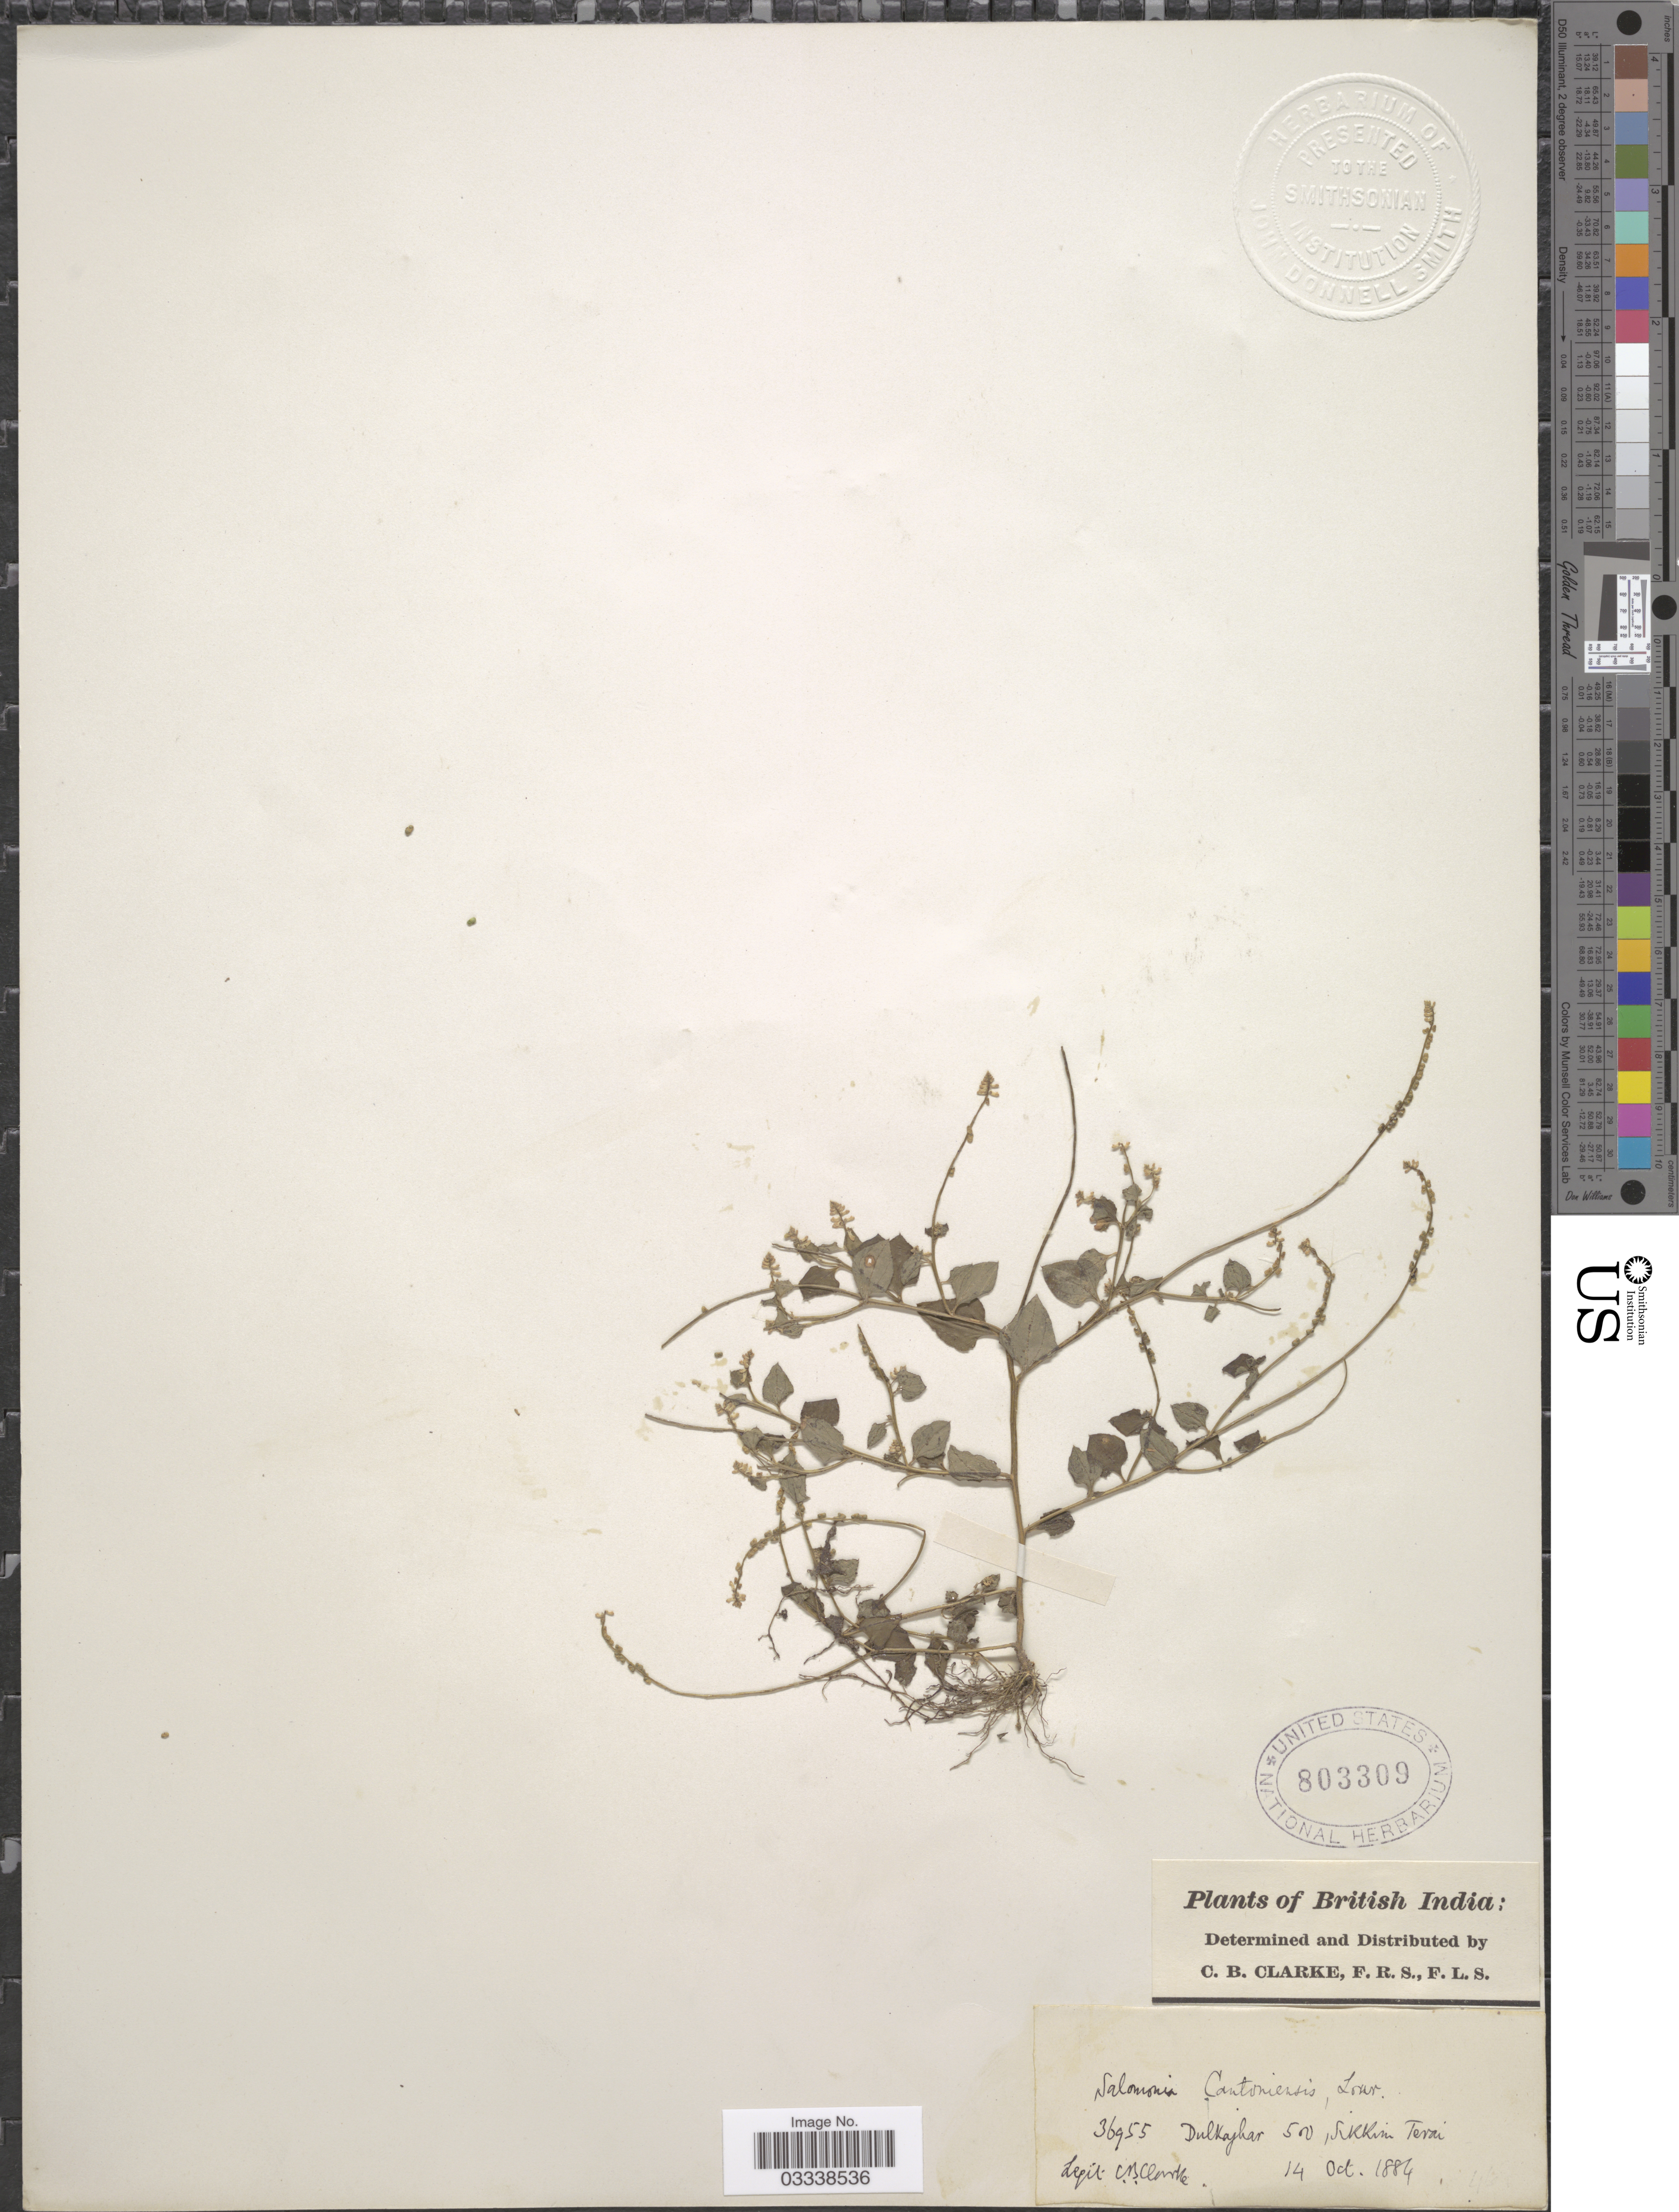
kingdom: Plantae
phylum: Tracheophyta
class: Magnoliopsida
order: Fabales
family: Polygalaceae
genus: Salomonia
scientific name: Salomonia cantoniensis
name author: Lour.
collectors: C. B. Clarke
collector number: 36955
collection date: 1884-10-14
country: India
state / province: Sikkim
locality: British India, Dulkajhar, Terai.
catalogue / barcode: US 803309